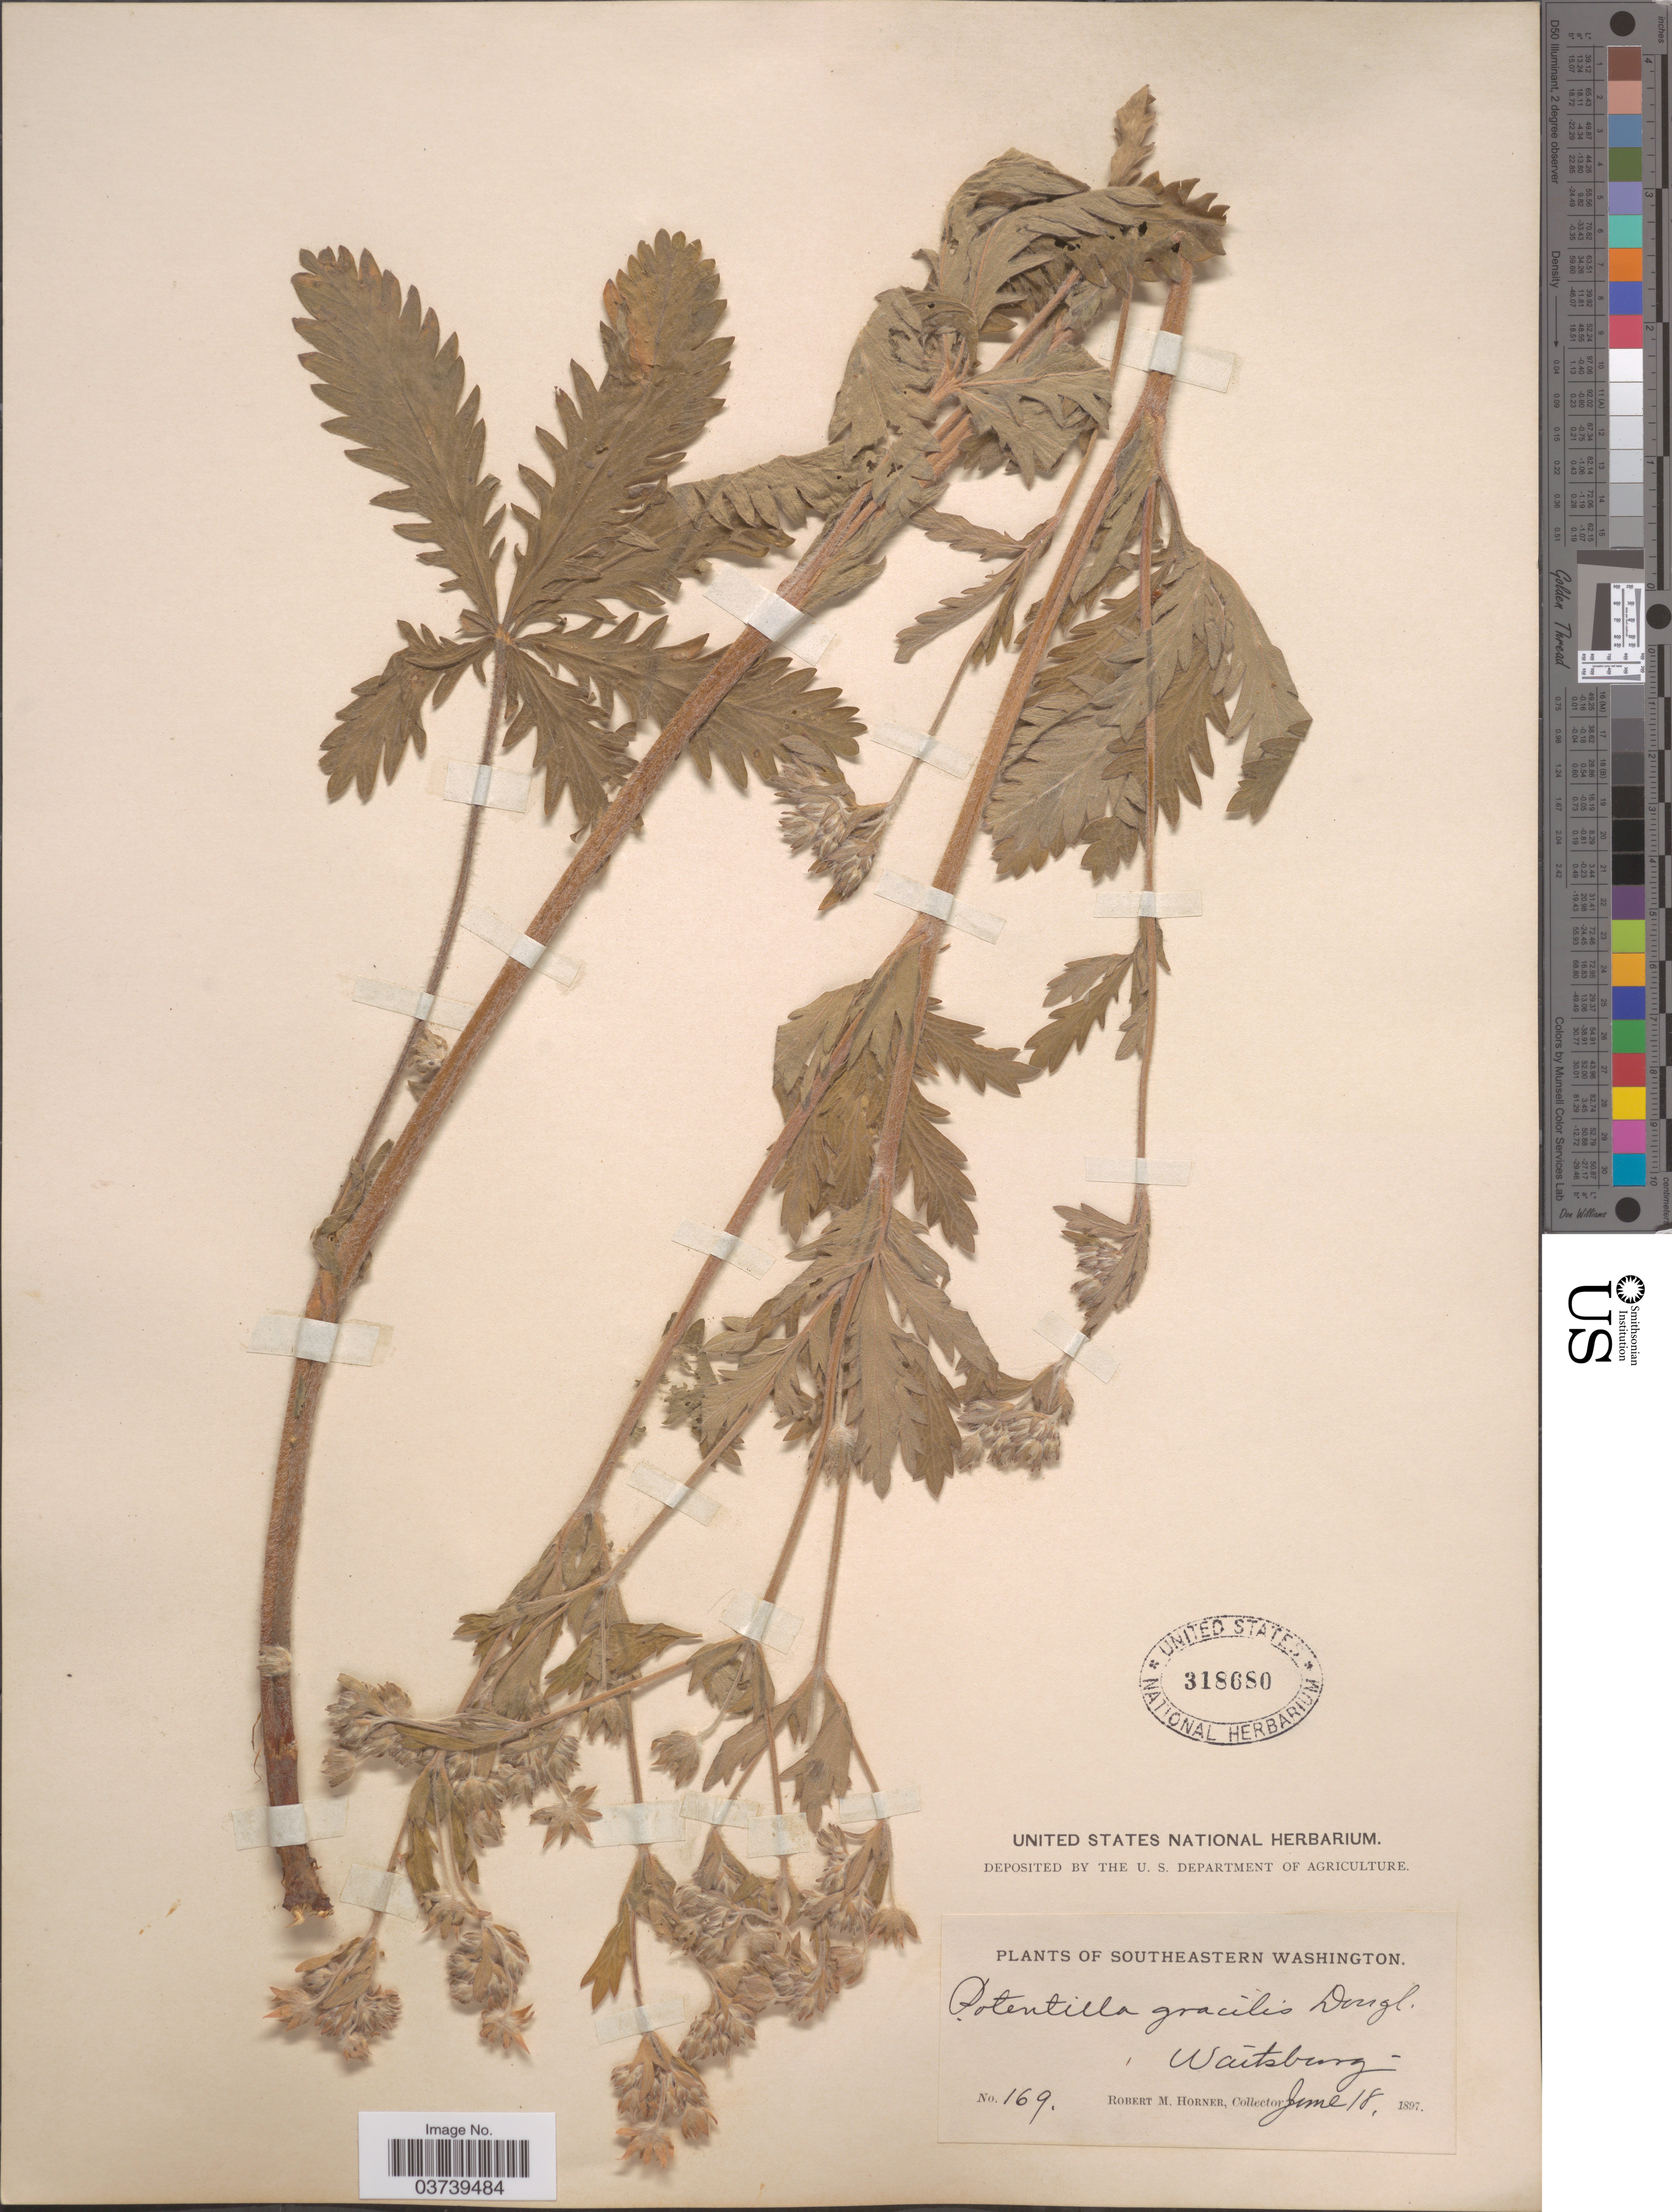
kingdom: Plantae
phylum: Tracheophyta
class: Magnoliopsida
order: Rosales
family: Rosaceae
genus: Potentilla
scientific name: Potentilla gracilis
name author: Douglas ex Hook.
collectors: R. Horner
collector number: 169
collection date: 1897-06-18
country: United States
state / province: Washington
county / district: Walla Walla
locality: Southeastern Washington. Waitsburg.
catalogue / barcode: US 318680